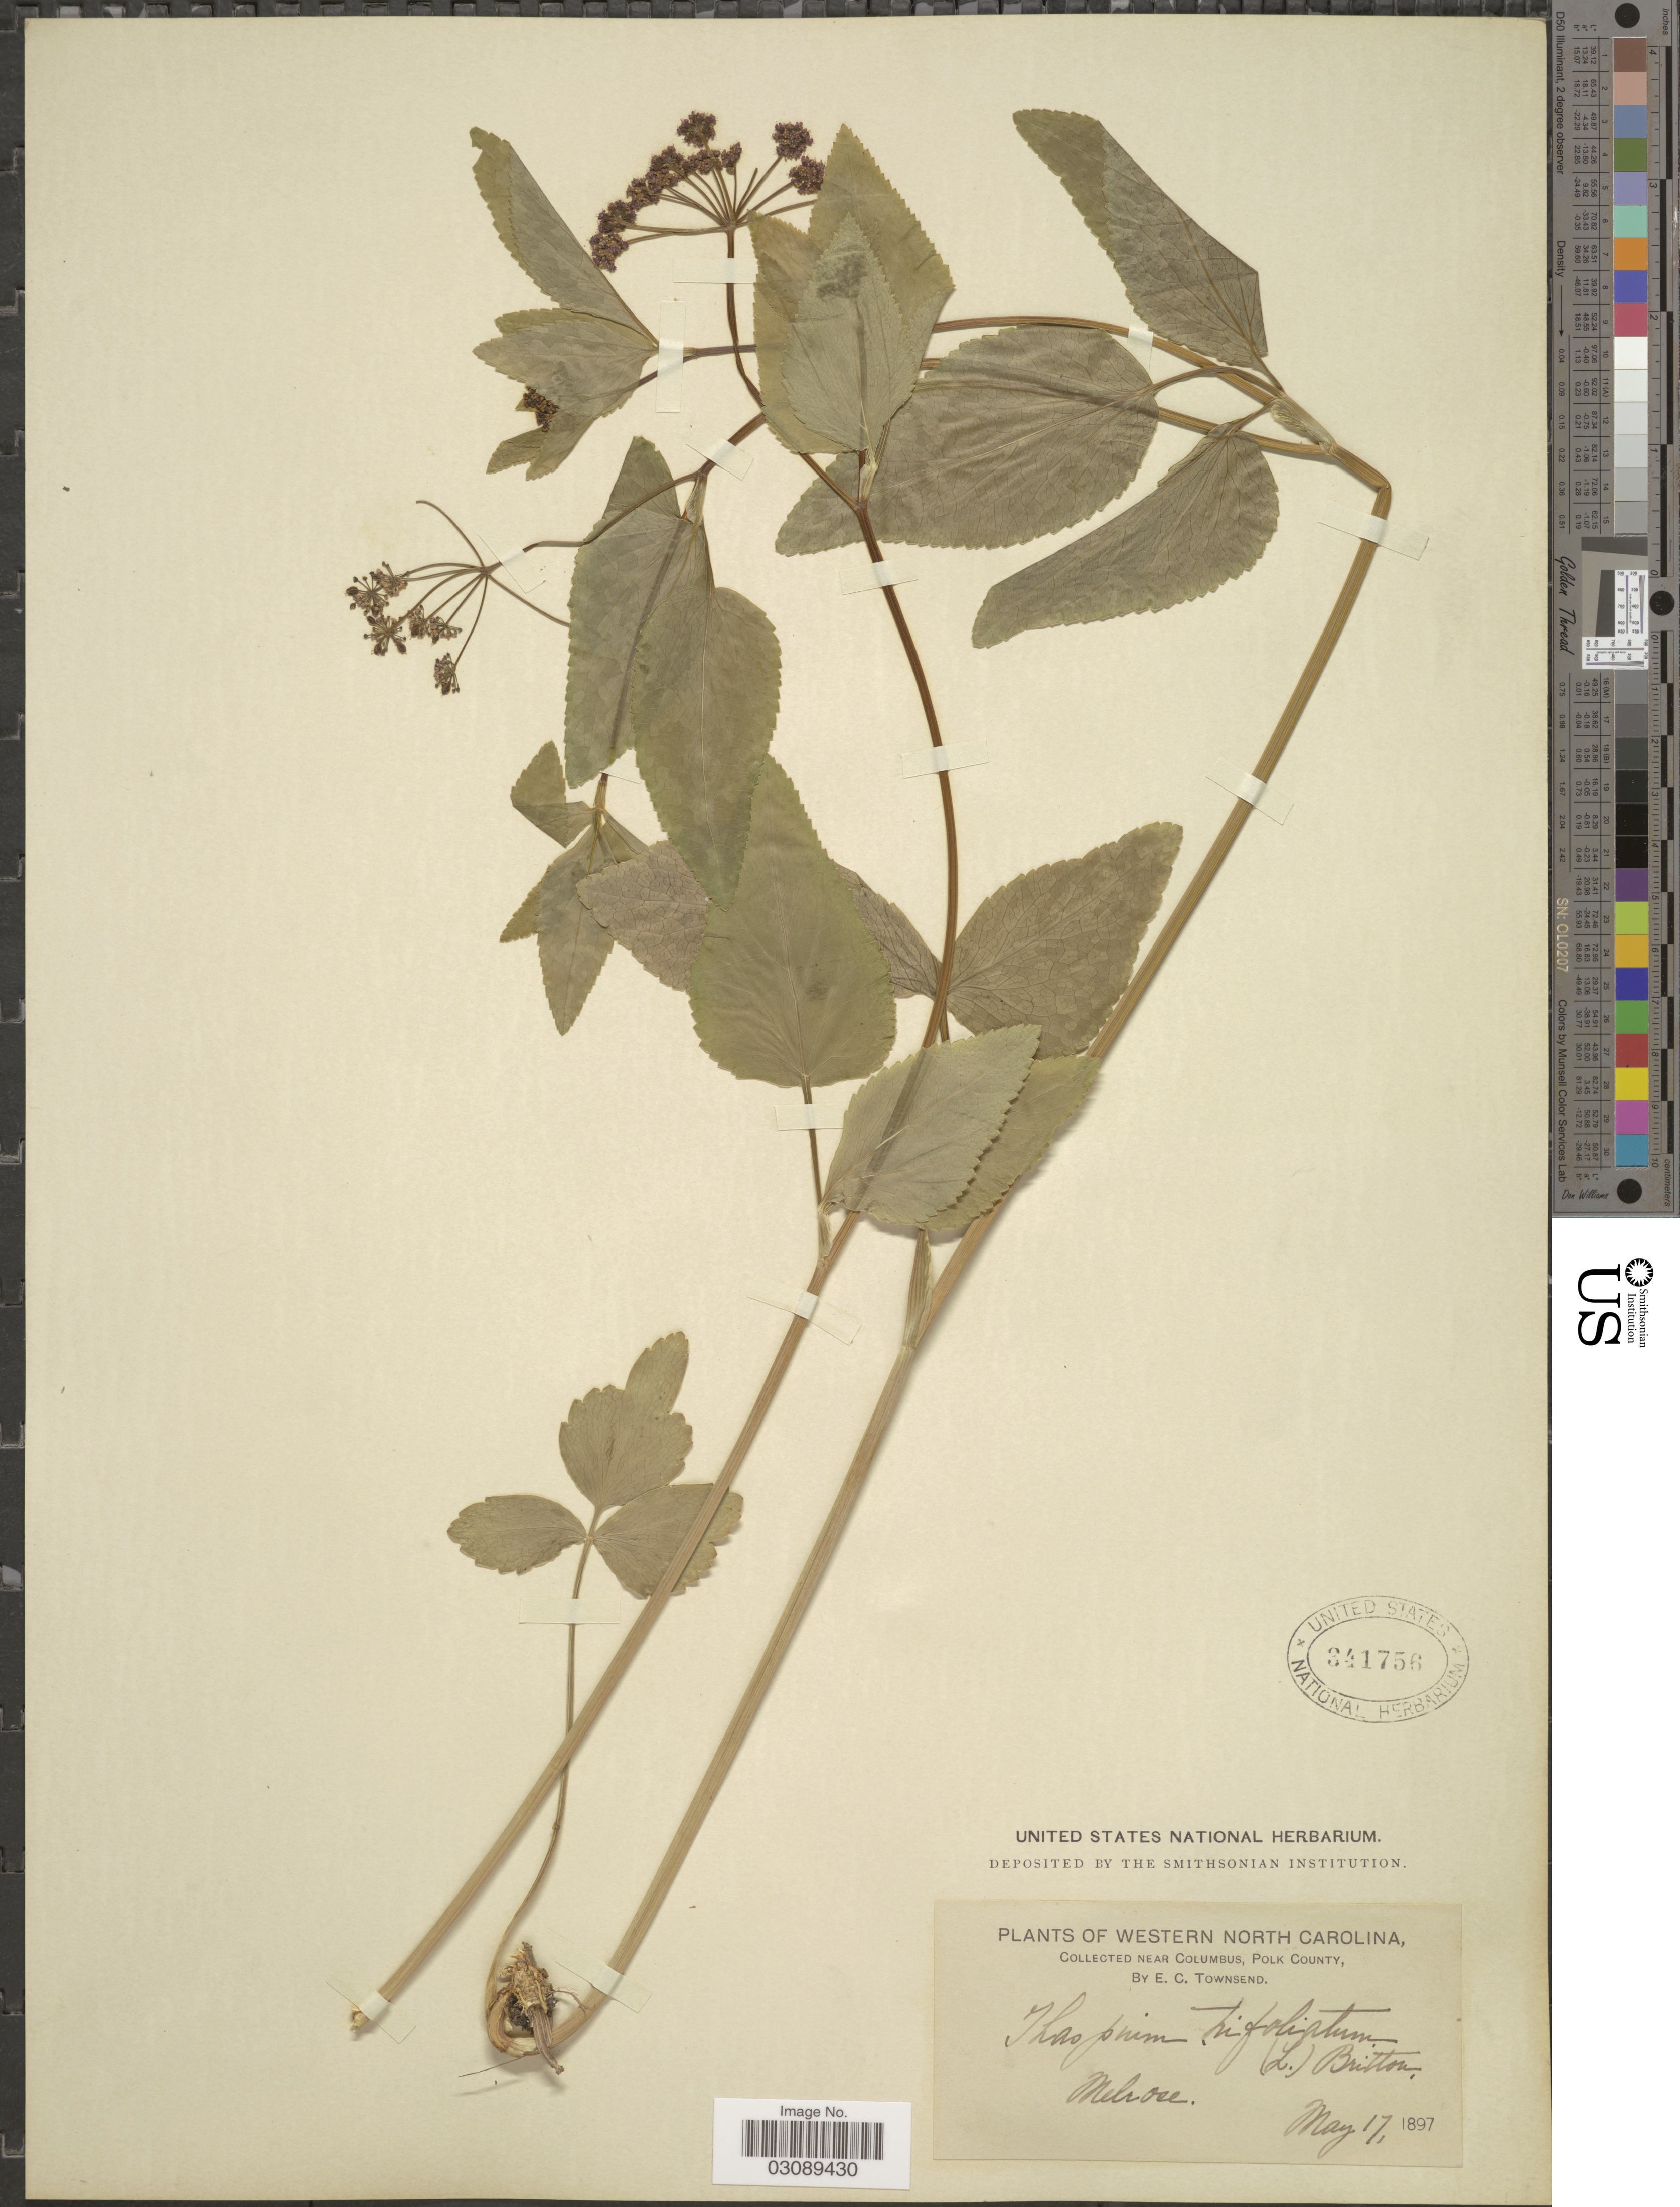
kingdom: Plantae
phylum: Tracheophyta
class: Magnoliopsida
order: Apiales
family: Apiaceae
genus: Thaspium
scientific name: Thaspium aureum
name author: (L.) Nutt.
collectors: E. C. Townsend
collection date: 1897-05-17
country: United States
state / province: North Carolina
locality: Western North Carolina. Near Columbus, Polk County. Melrose.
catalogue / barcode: US 341756